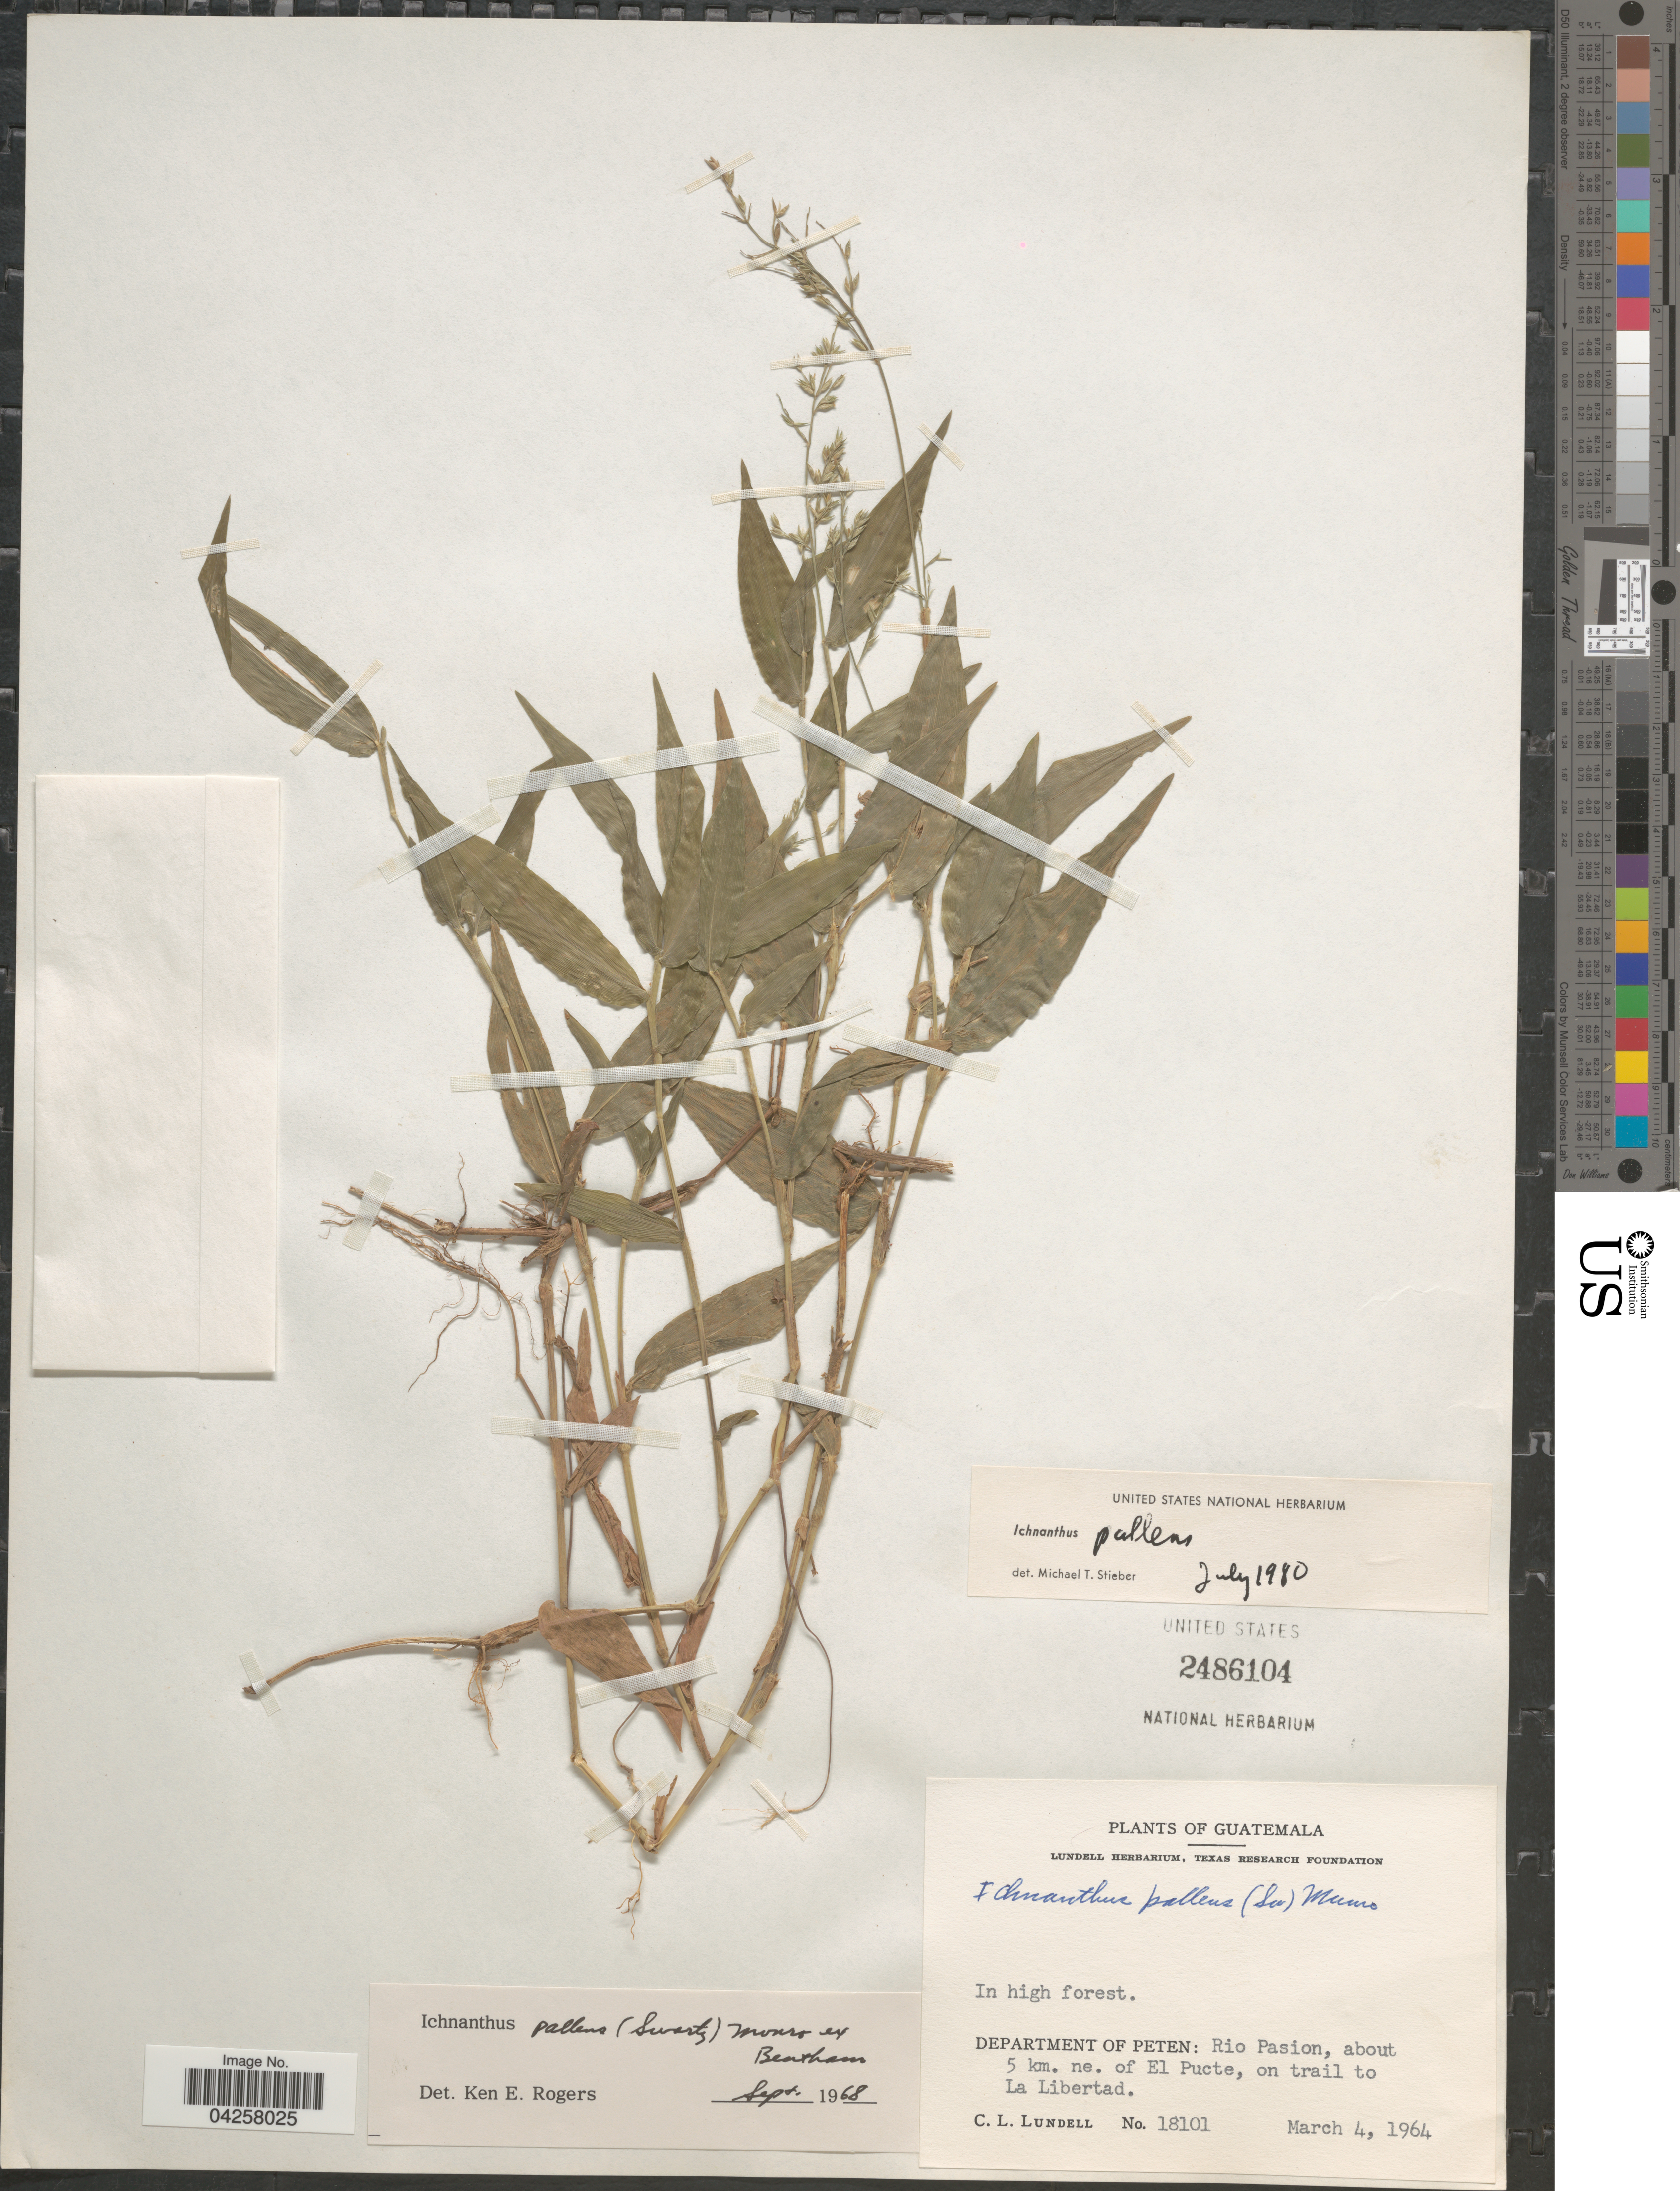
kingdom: Plantae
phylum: Tracheophyta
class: Liliopsida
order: Poales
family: Poaceae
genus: Ichnanthus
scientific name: Ichnanthus pallens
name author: (Sw.) Munro ex Benth.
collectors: C. L. Lundell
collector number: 18101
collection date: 1964-03-04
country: Guatemala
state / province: El Peten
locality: Department of Peten: Rio Pasion, about 5 km. ne. of El Pucte, on trail to La Libertad.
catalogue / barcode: US 2486104